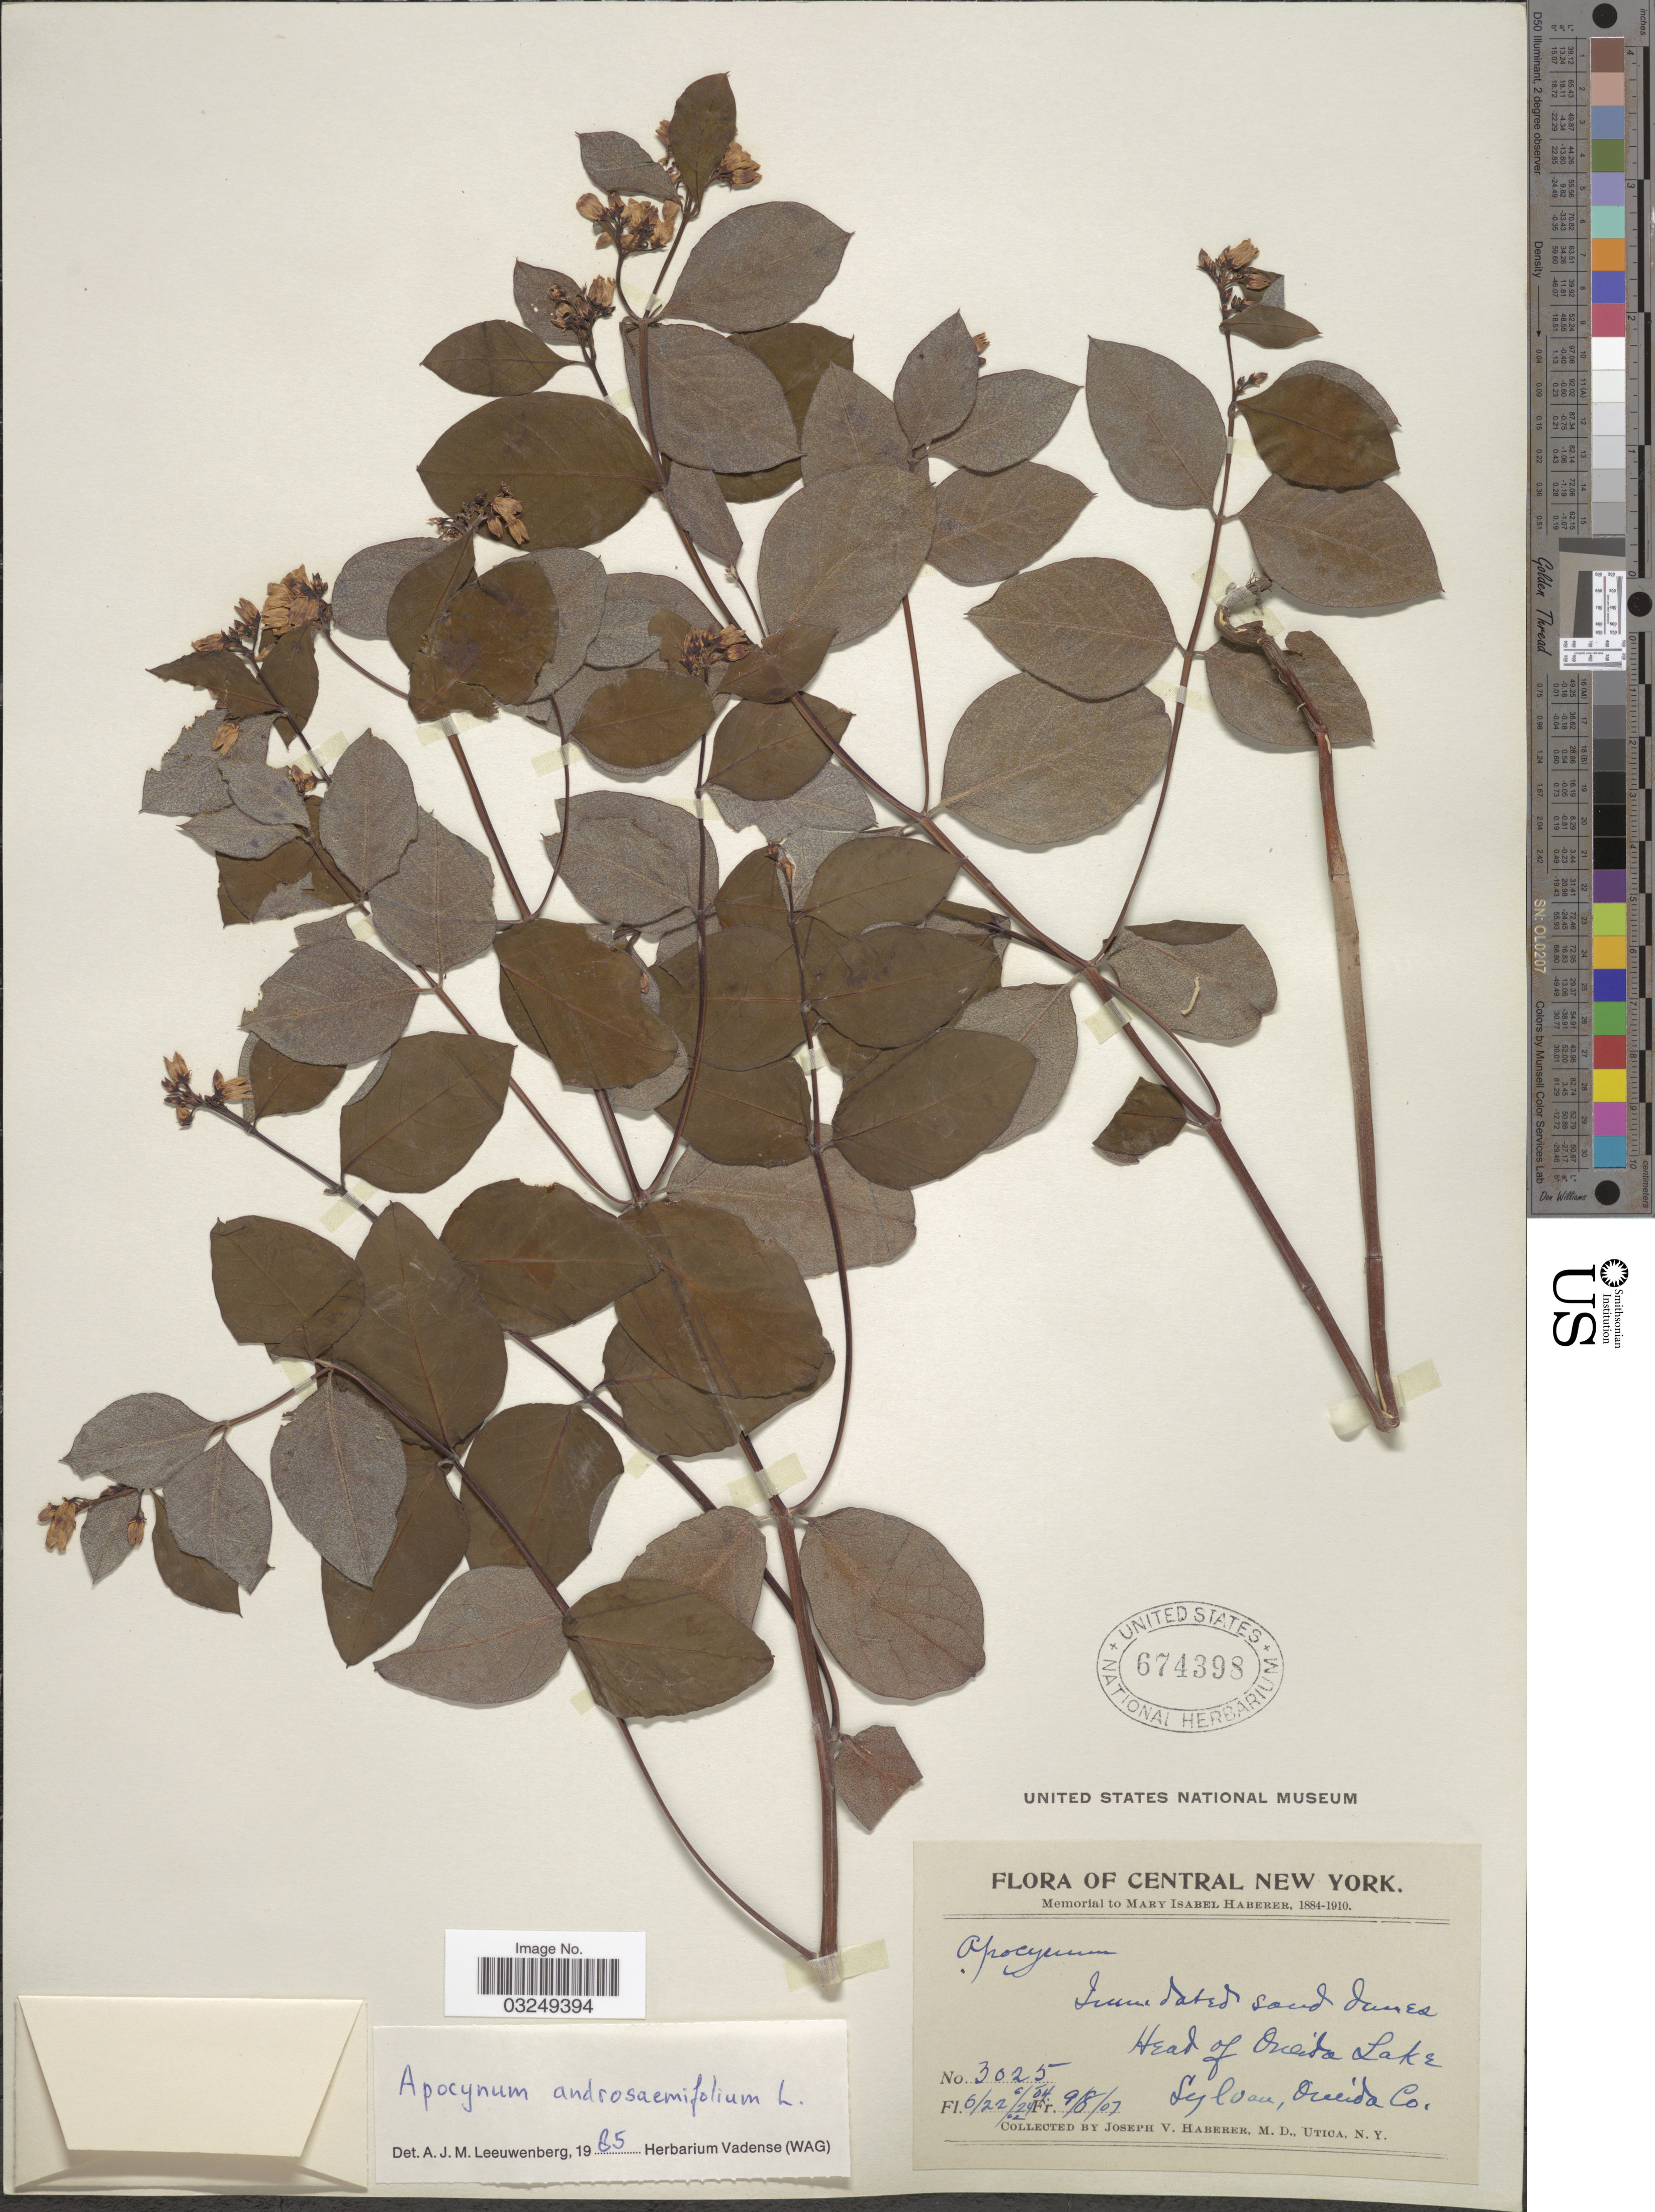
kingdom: Plantae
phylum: Tracheophyta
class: Magnoliopsida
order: Gentianales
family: Apocynaceae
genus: Apocynum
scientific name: Apocynum androsaemifolium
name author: L.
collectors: J. V. Haberer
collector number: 3025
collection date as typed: Transcribed d/m/y: 22/6/4 to 8/9/7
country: United States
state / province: New York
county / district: Oneida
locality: Central New York. Inundated sand dunes at Head of Oneida Lake. Sylvan, Oneida Co.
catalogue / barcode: US 674398